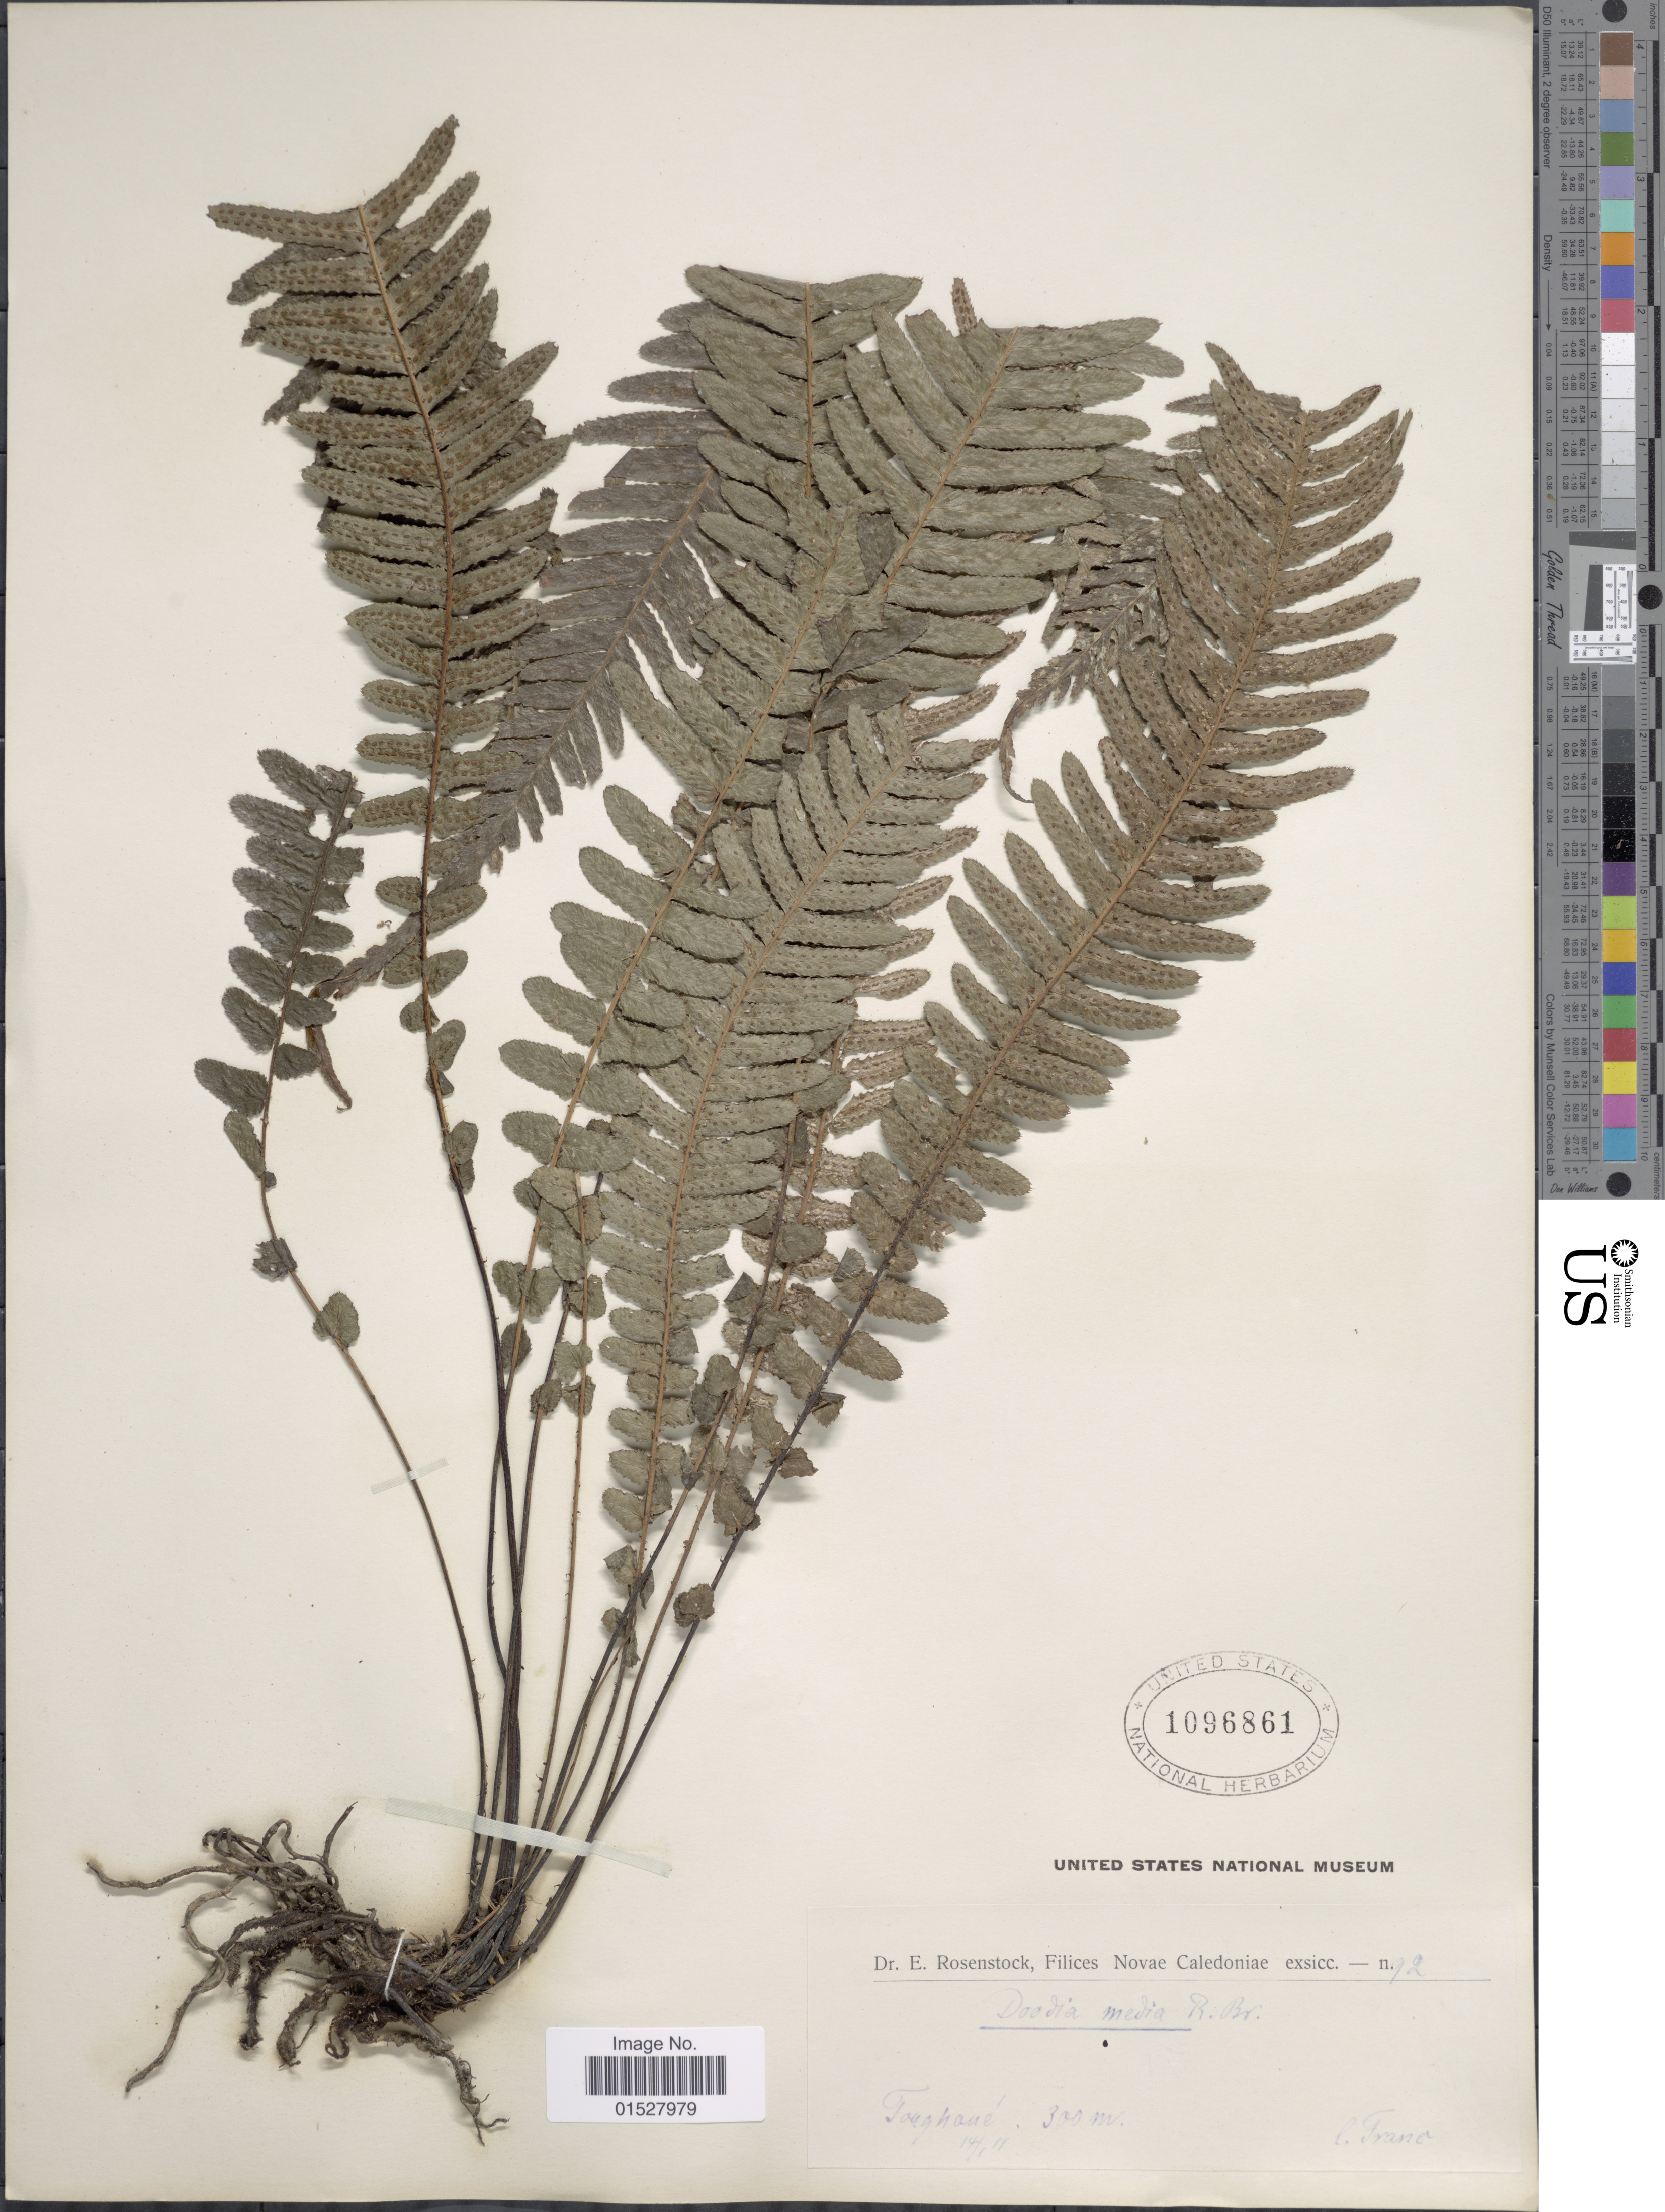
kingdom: Plantae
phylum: Tracheophyta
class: Polypodiopsida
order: Polypodiales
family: Blechnaceae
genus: Blechnum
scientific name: Blechnum medium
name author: (R. Br.) Christenh.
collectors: Franc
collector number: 92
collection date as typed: Transcribed d/m/y: 14/1/11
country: New Caledonia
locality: Tonghoué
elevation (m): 300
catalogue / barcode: US 1096861